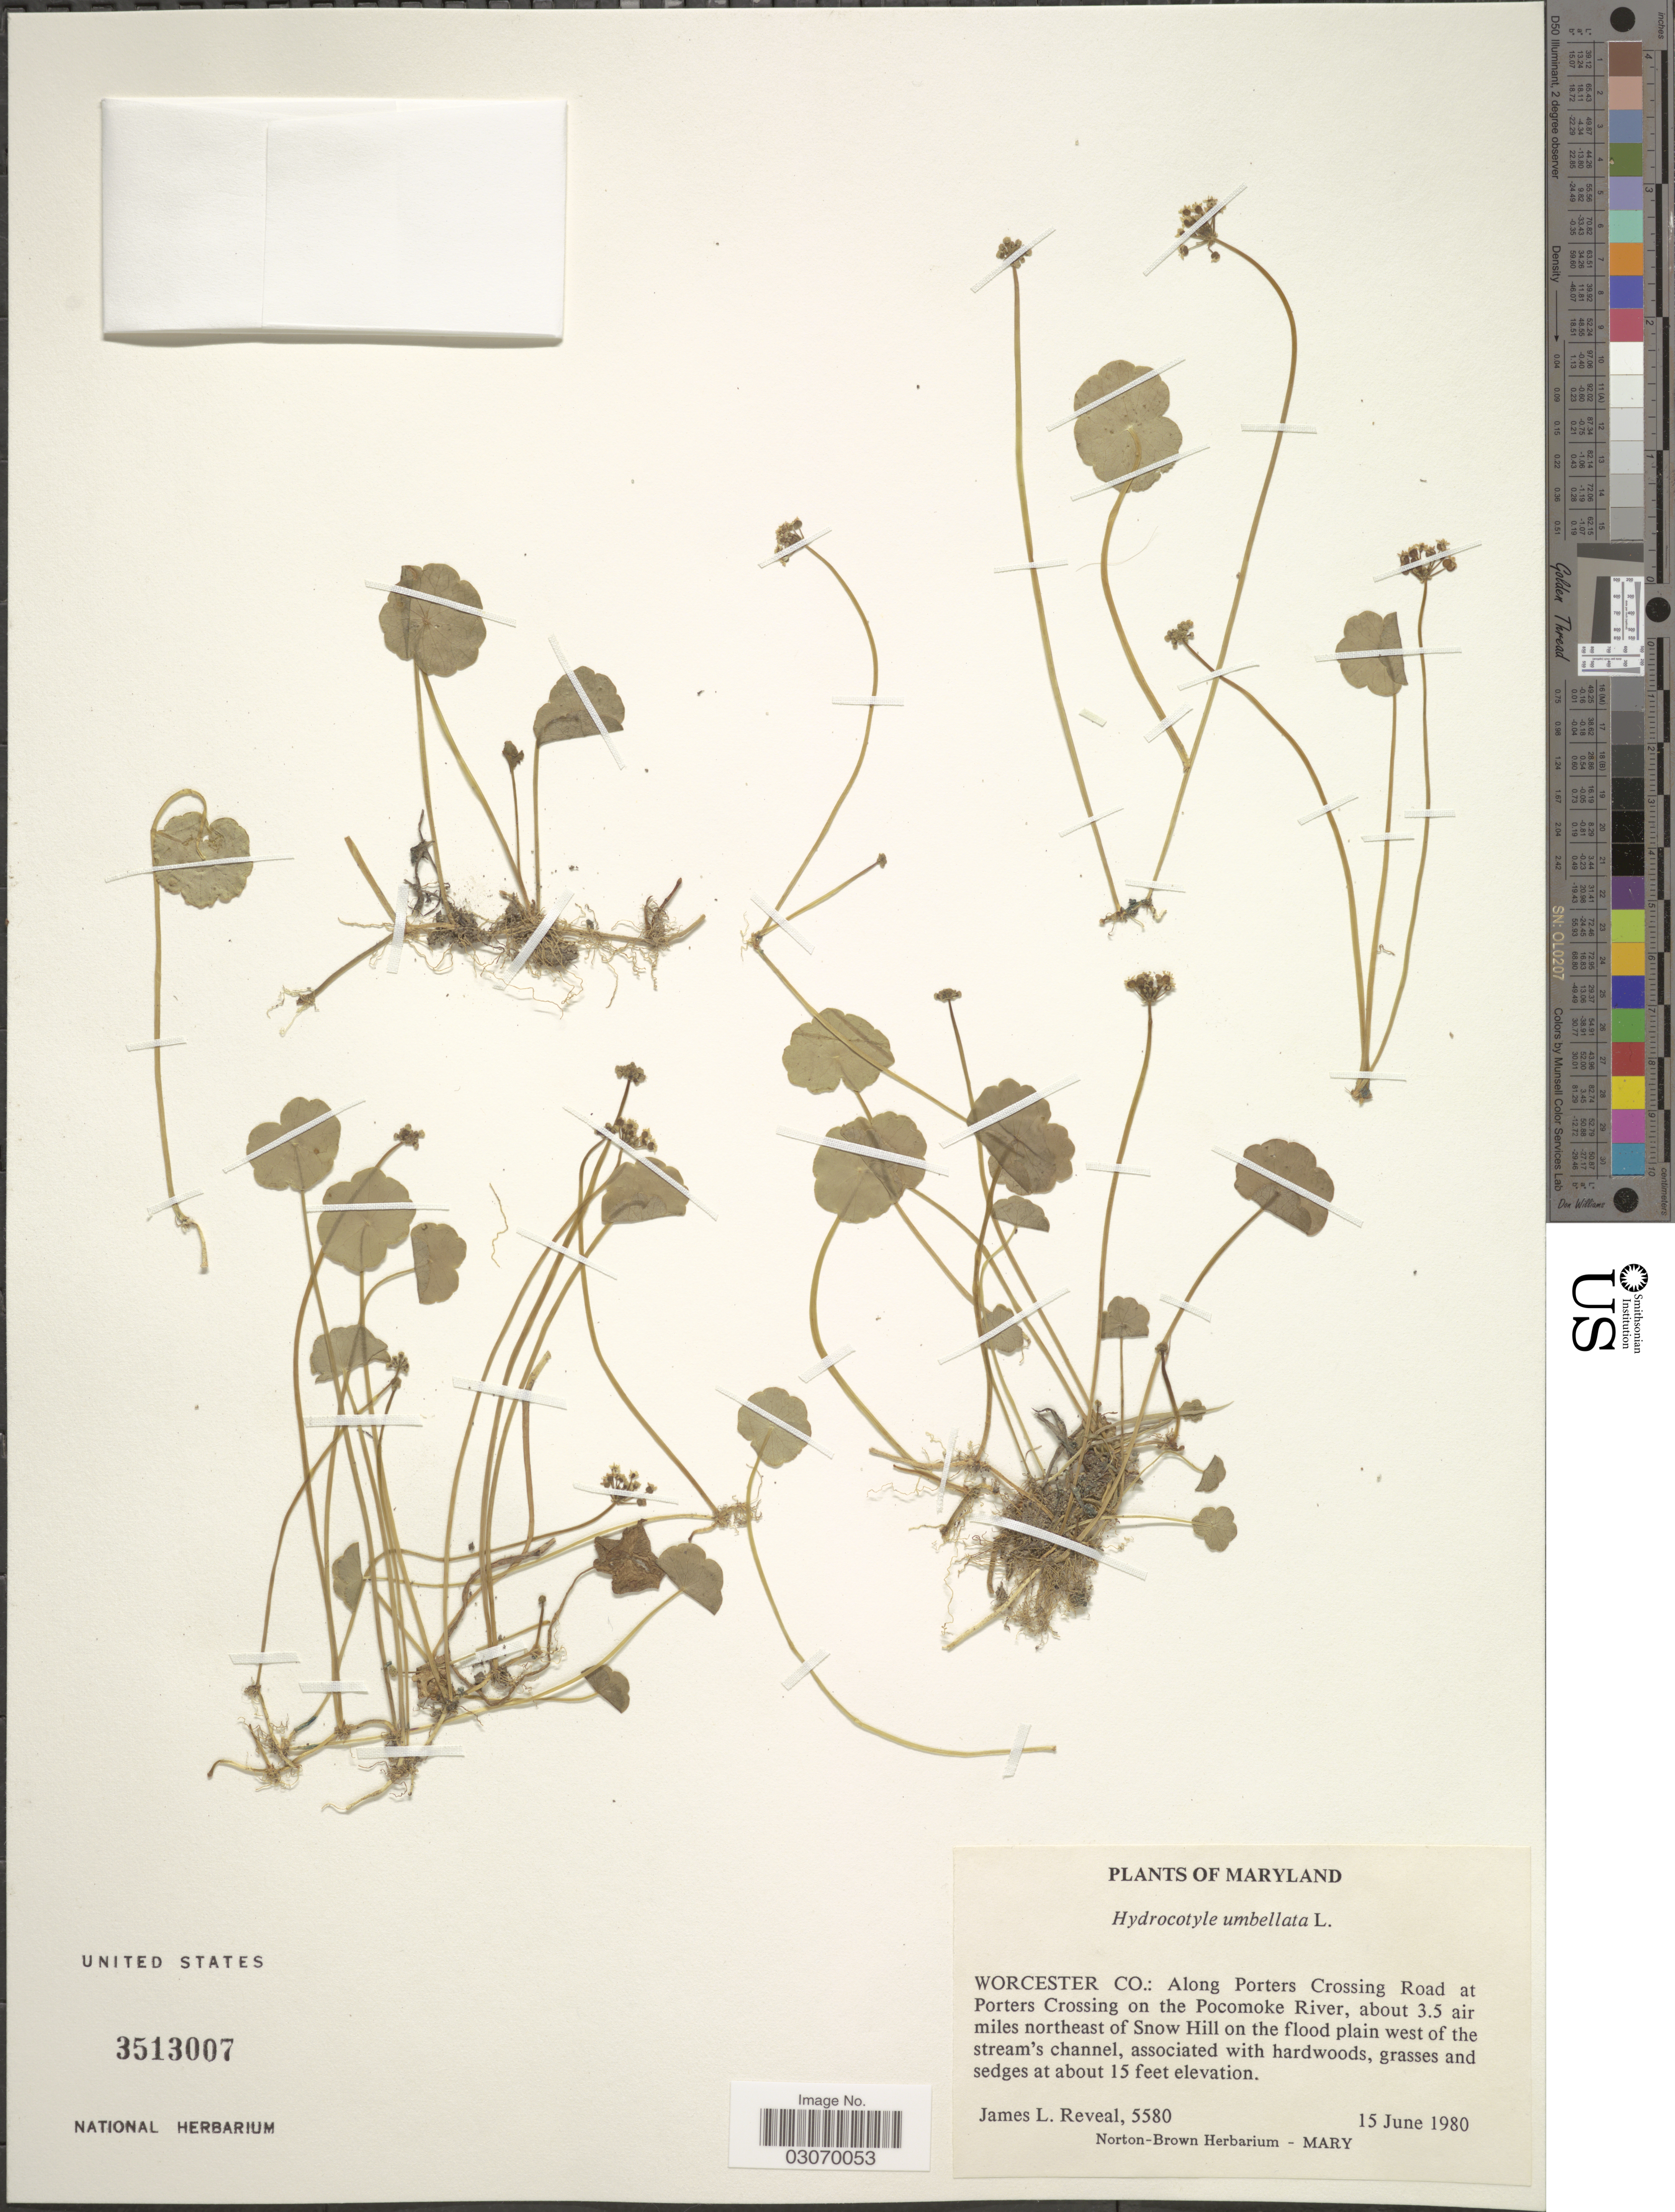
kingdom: Plantae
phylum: Tracheophyta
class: Magnoliopsida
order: Apiales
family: Araliaceae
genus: Hydrocotyle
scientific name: Hydrocotyle umbellata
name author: L.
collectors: J. L. Reveal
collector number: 5580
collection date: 1980-06-15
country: United States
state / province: Maryland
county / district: Worcester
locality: Worcester Co.: Along Porters Crossing Road at Porters Crossing on the Pocomoke River, about 3.5 air miles northeast of Snow Hill on the flood plain west of the stream's channel.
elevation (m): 5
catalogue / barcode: US 3513007